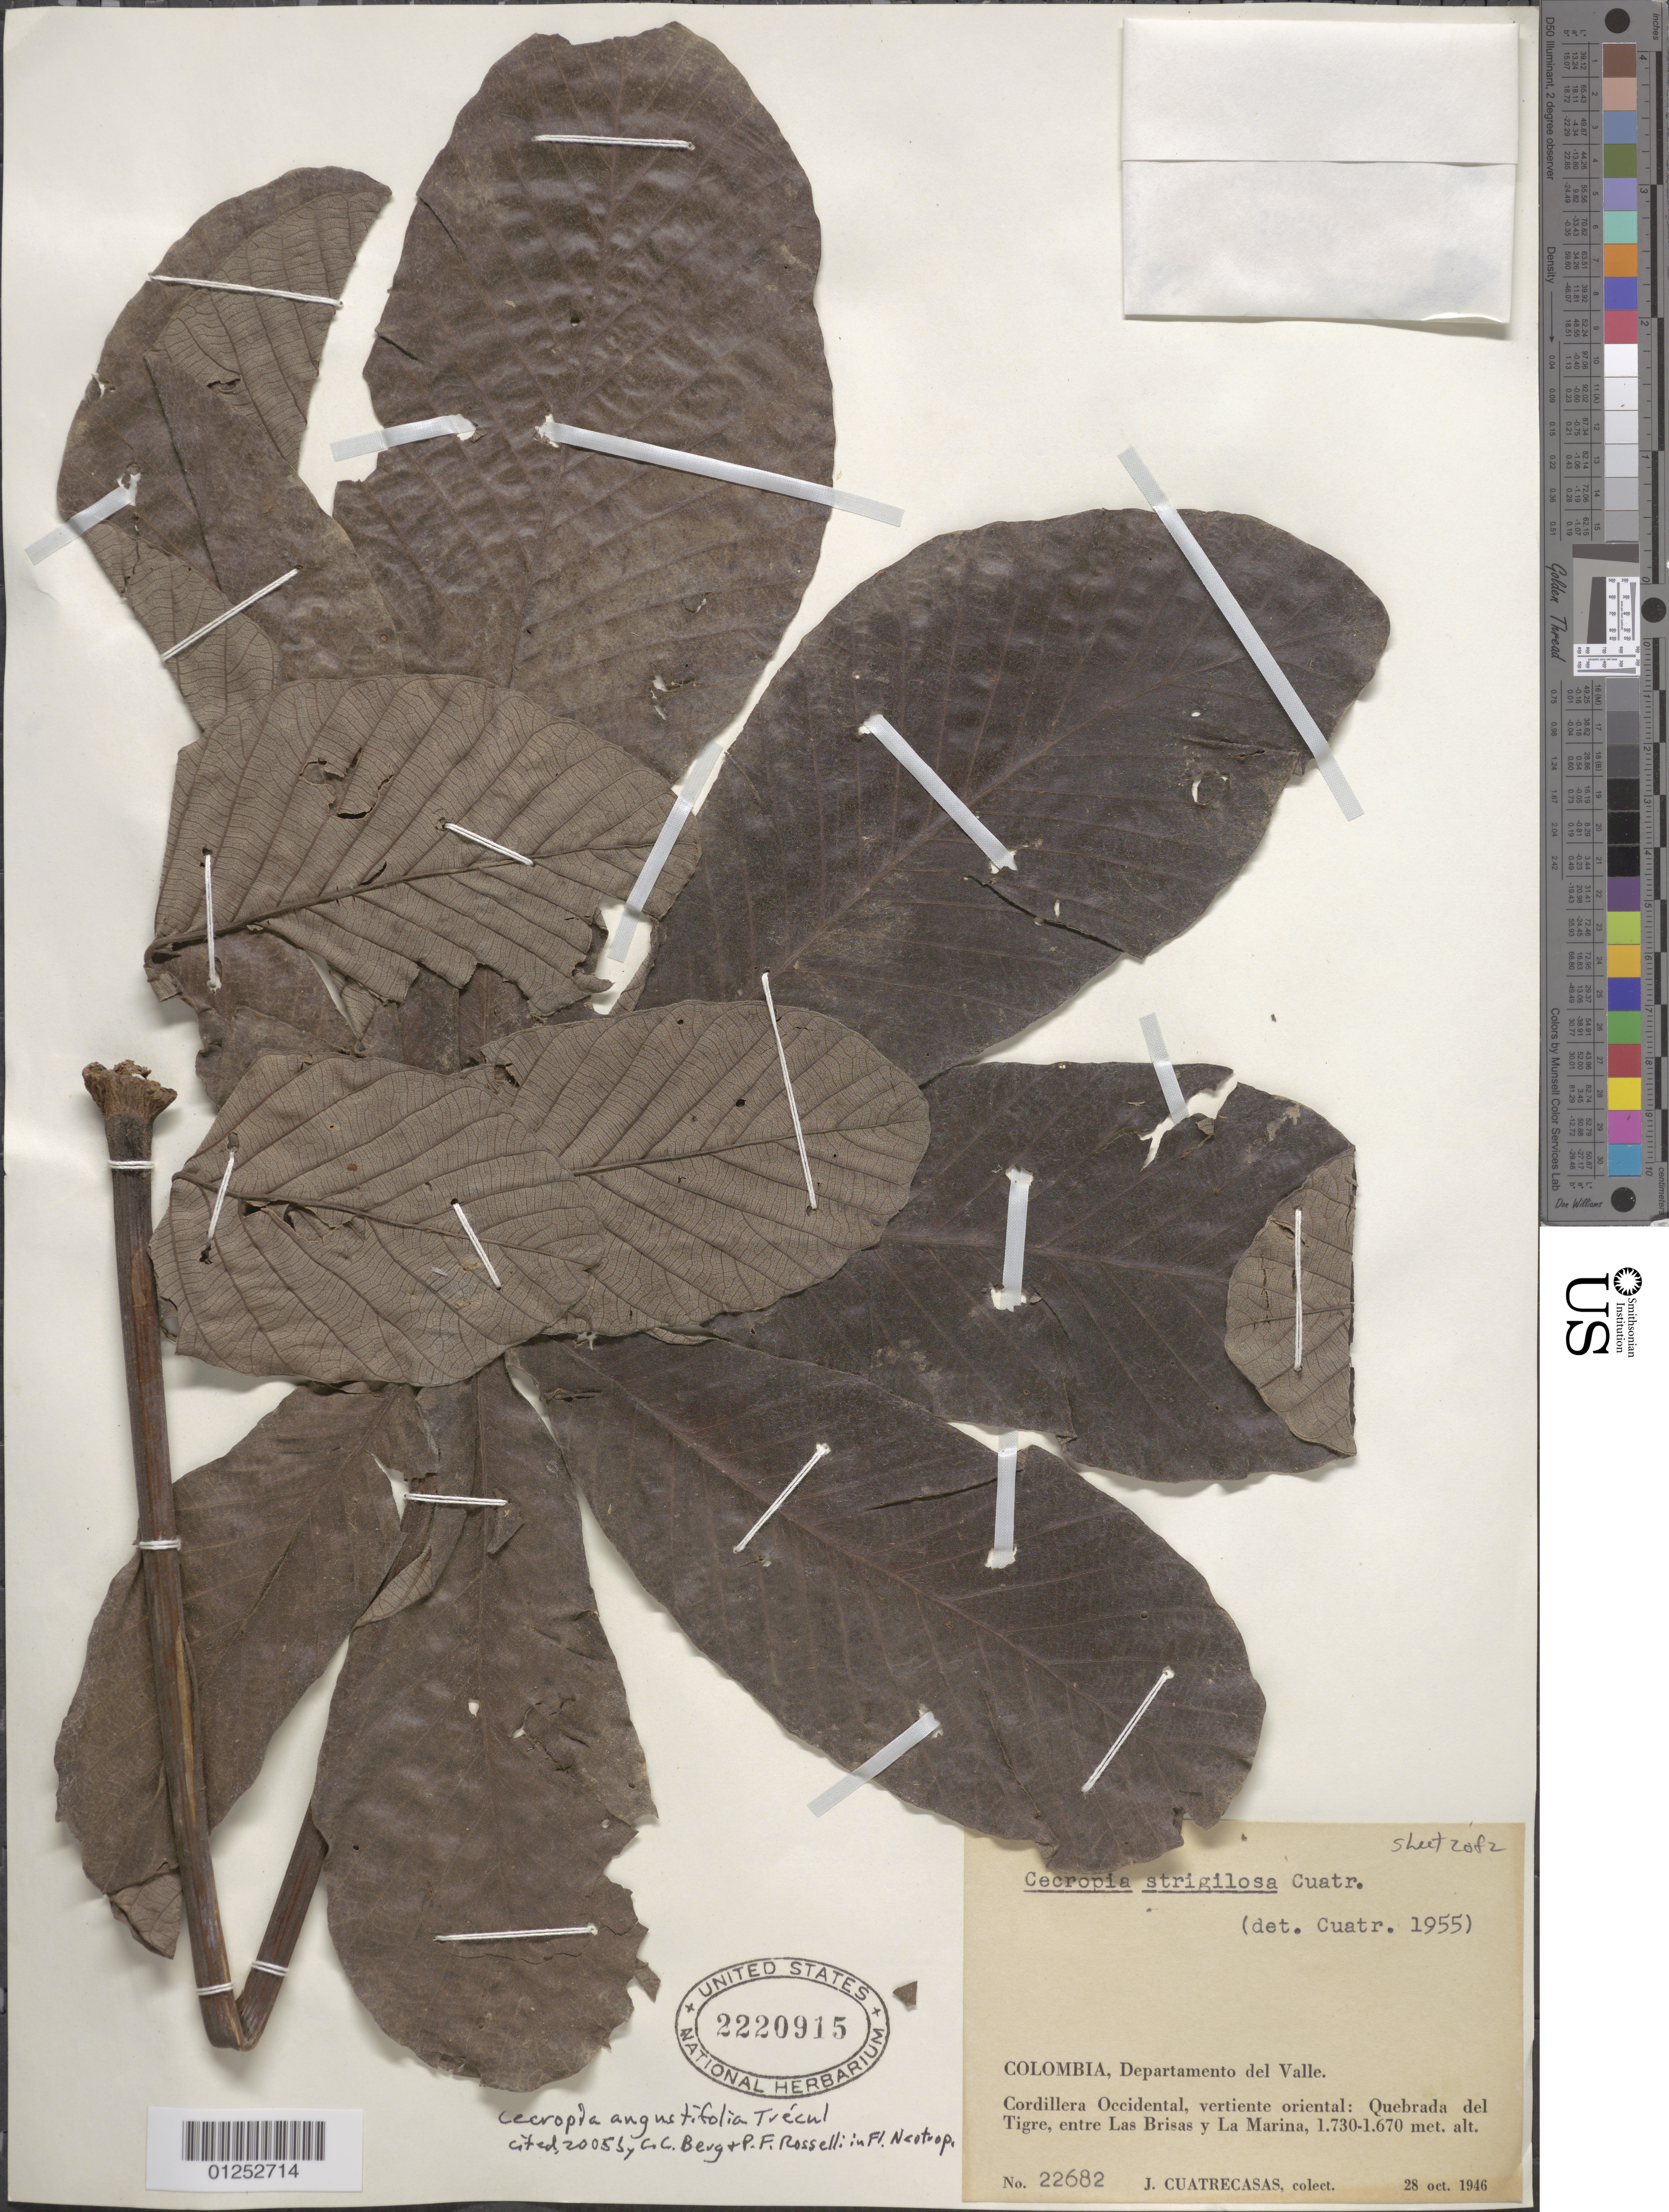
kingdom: Plantae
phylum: Tracheophyta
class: Magnoliopsida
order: Rosales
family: Urticaceae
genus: Cecropia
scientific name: Cecropia angustifolia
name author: Trécul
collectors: J. Cuatrecasas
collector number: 22682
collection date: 1946-10-28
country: Colombia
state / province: Valle del Cauca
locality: Quebrada del Tigre, entre Las Brisas y La Marina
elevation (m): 1670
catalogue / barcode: US 2220915